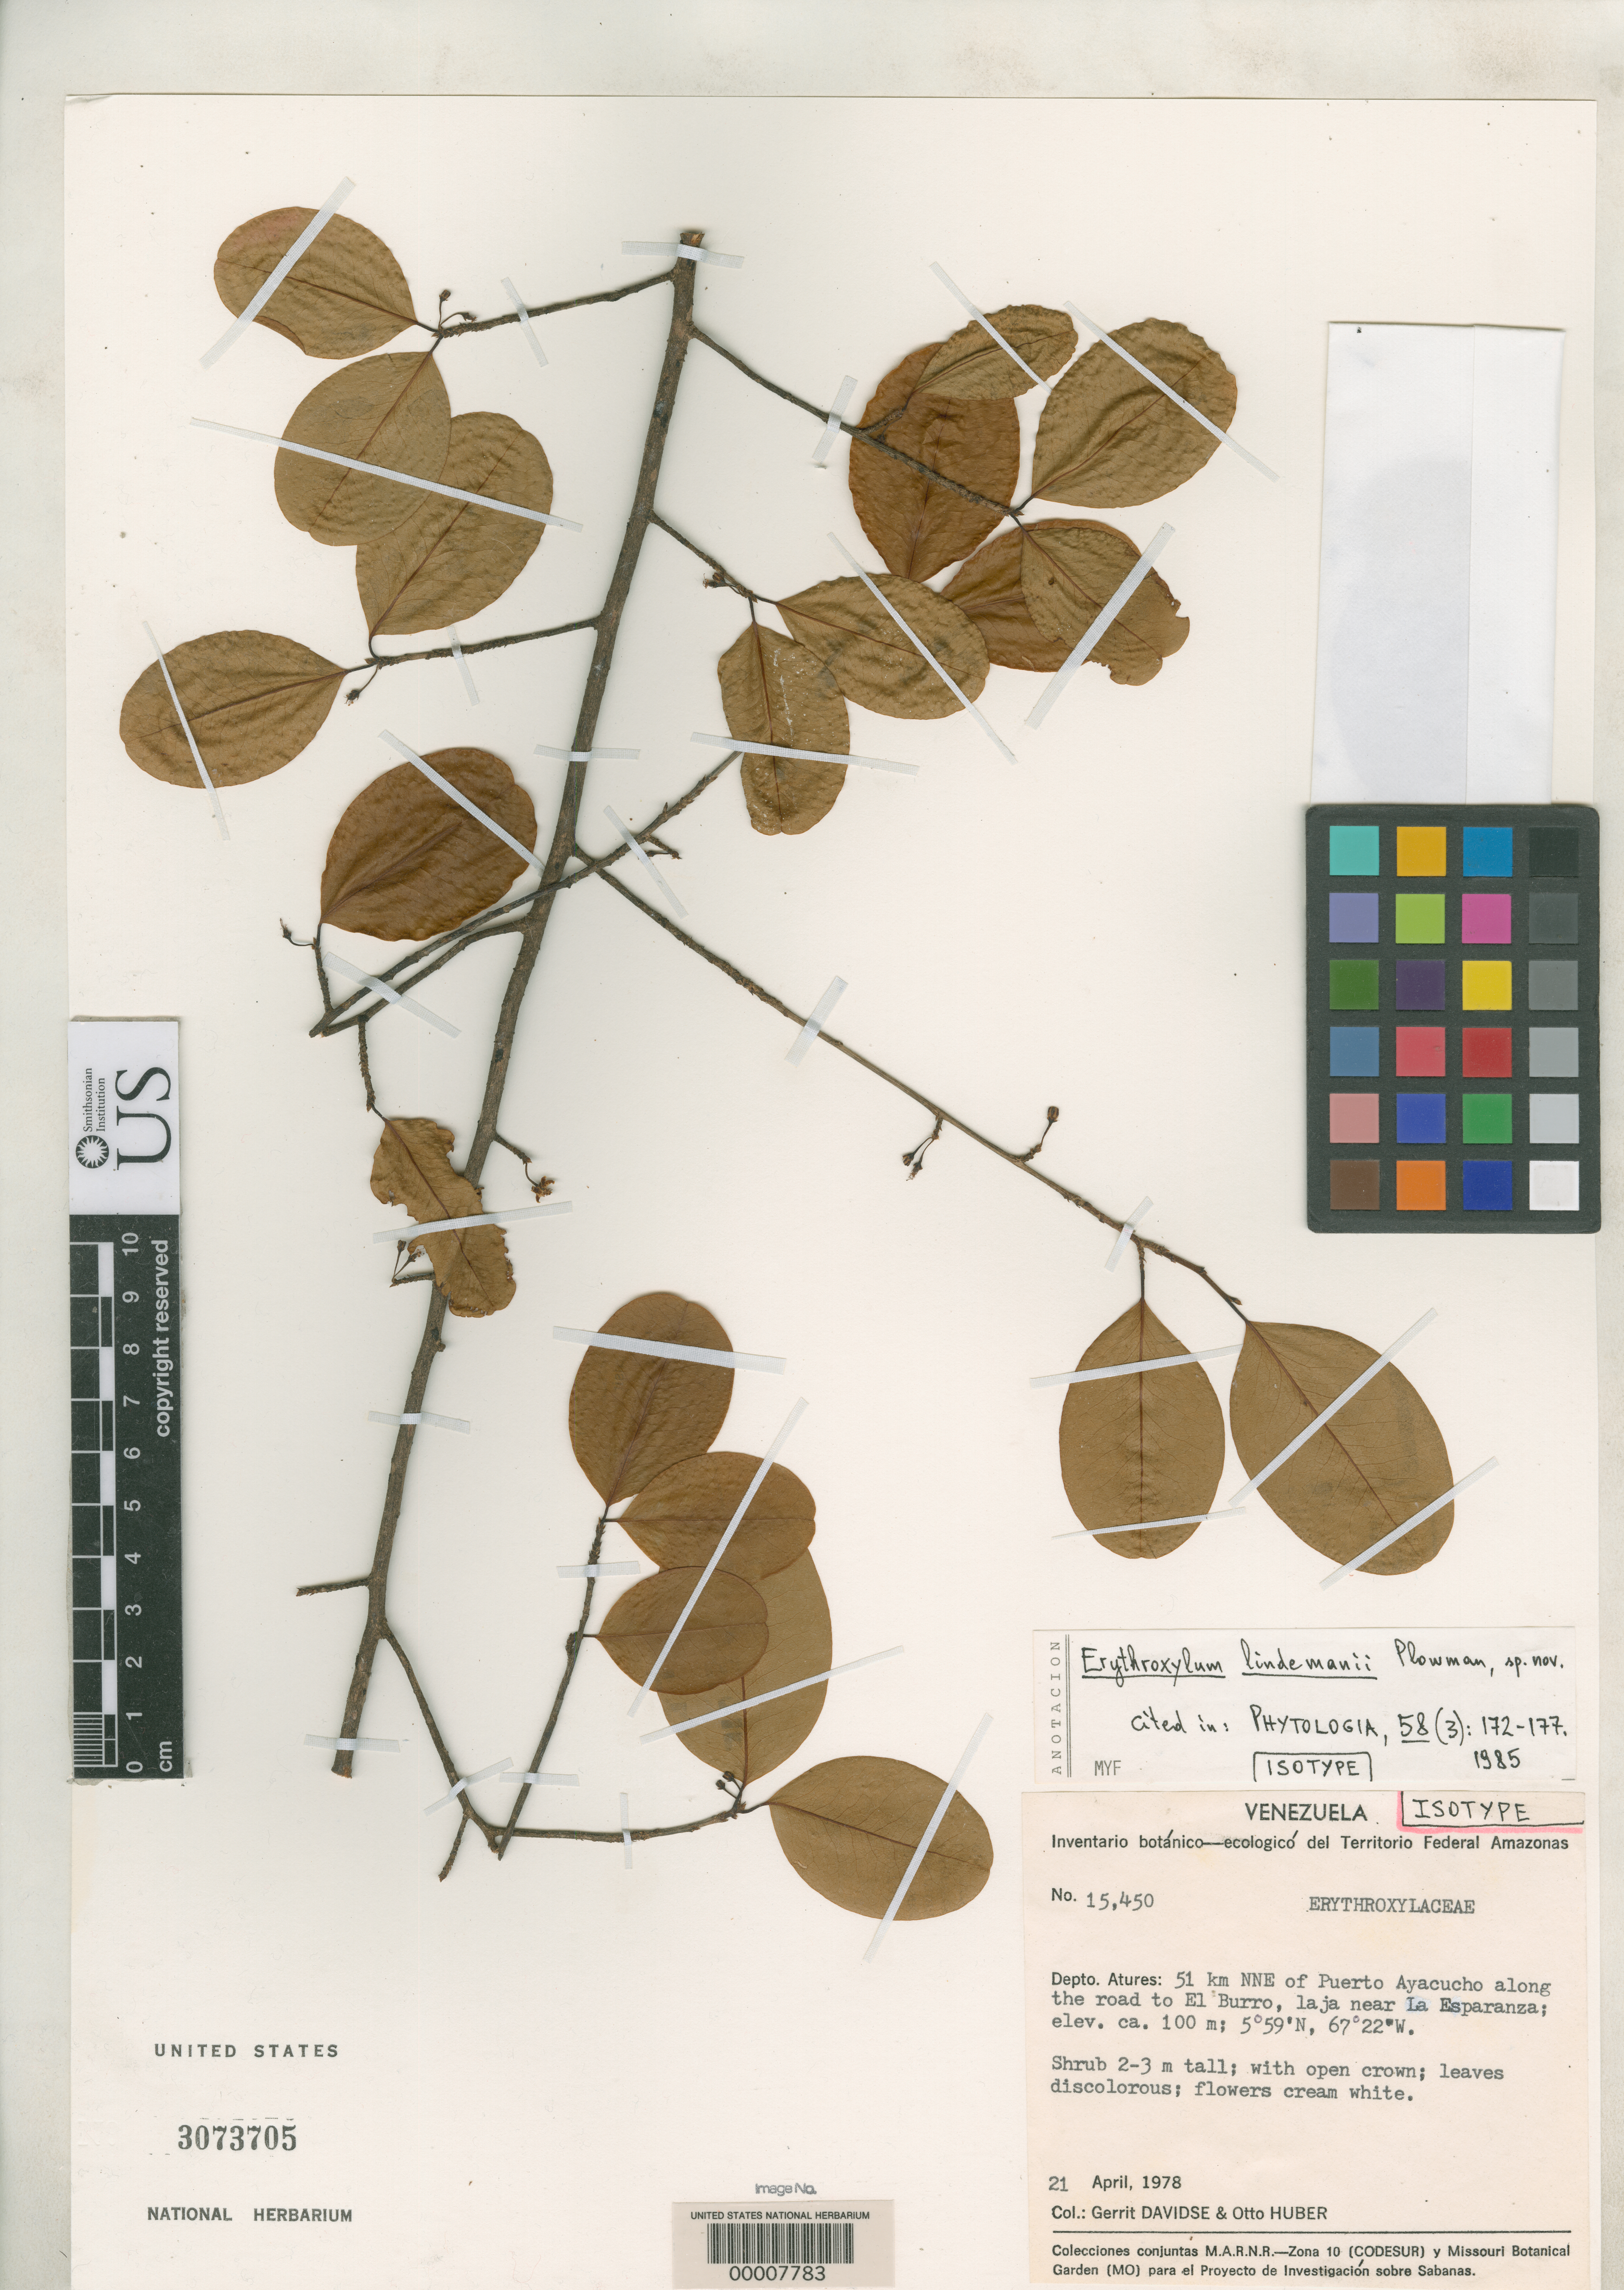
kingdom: Plantae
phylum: Tracheophyta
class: Magnoliopsida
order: Malpighiales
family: Erythroxylaceae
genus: Erythroxylum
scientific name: Erythroxylum lindemanii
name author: Plowman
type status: Isotype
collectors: G. Davidse & O. Huber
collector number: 15450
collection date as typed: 21 Apr 1978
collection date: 1978-04-21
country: Venezuela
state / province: Amazonas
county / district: Atures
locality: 51 km NNE of Puerto Ayachuco, rd. to El Burro, near Esparanza.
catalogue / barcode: US 3073705